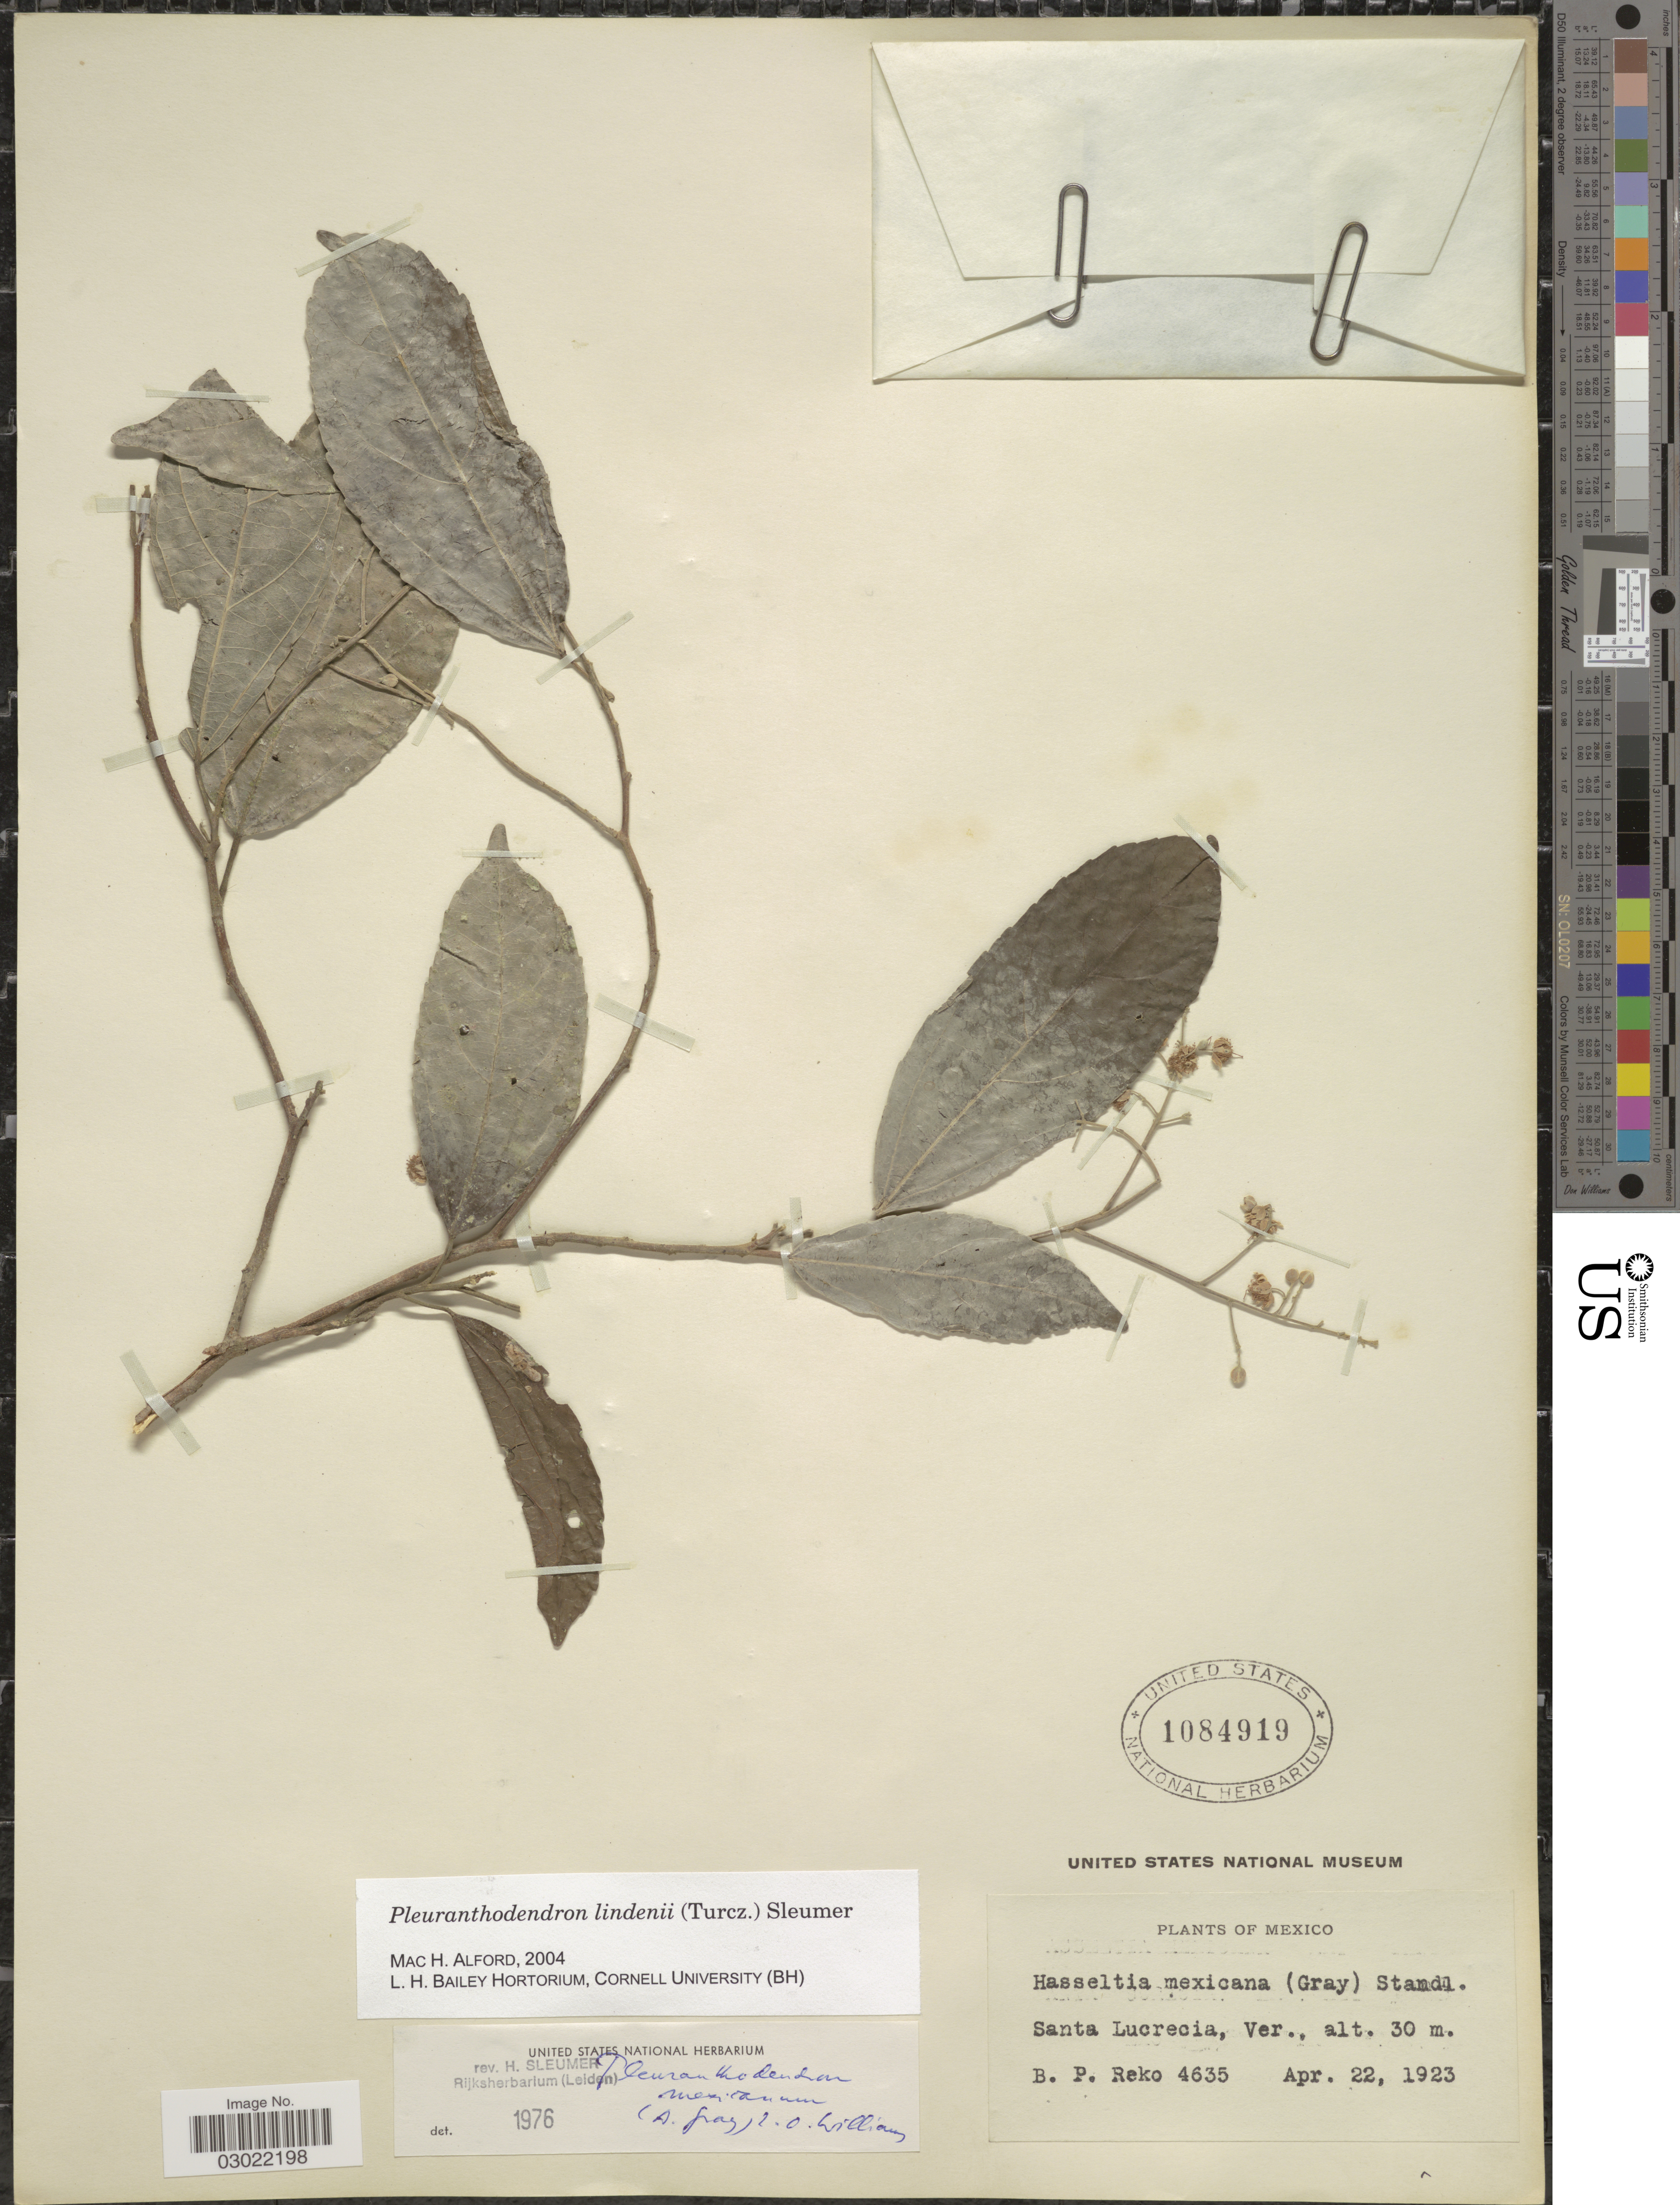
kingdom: Plantae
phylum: Tracheophyta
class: Magnoliopsida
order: Malpighiales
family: Salicaceae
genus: Pleuranthodendron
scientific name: Pleuranthodendron lindenii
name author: (Turcz.) Sleumer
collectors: B. P. Reko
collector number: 4635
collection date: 1923-04-22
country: Mexico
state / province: Veracruz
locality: Santa Lucrecia, Ver.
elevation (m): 30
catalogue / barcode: US 1084919